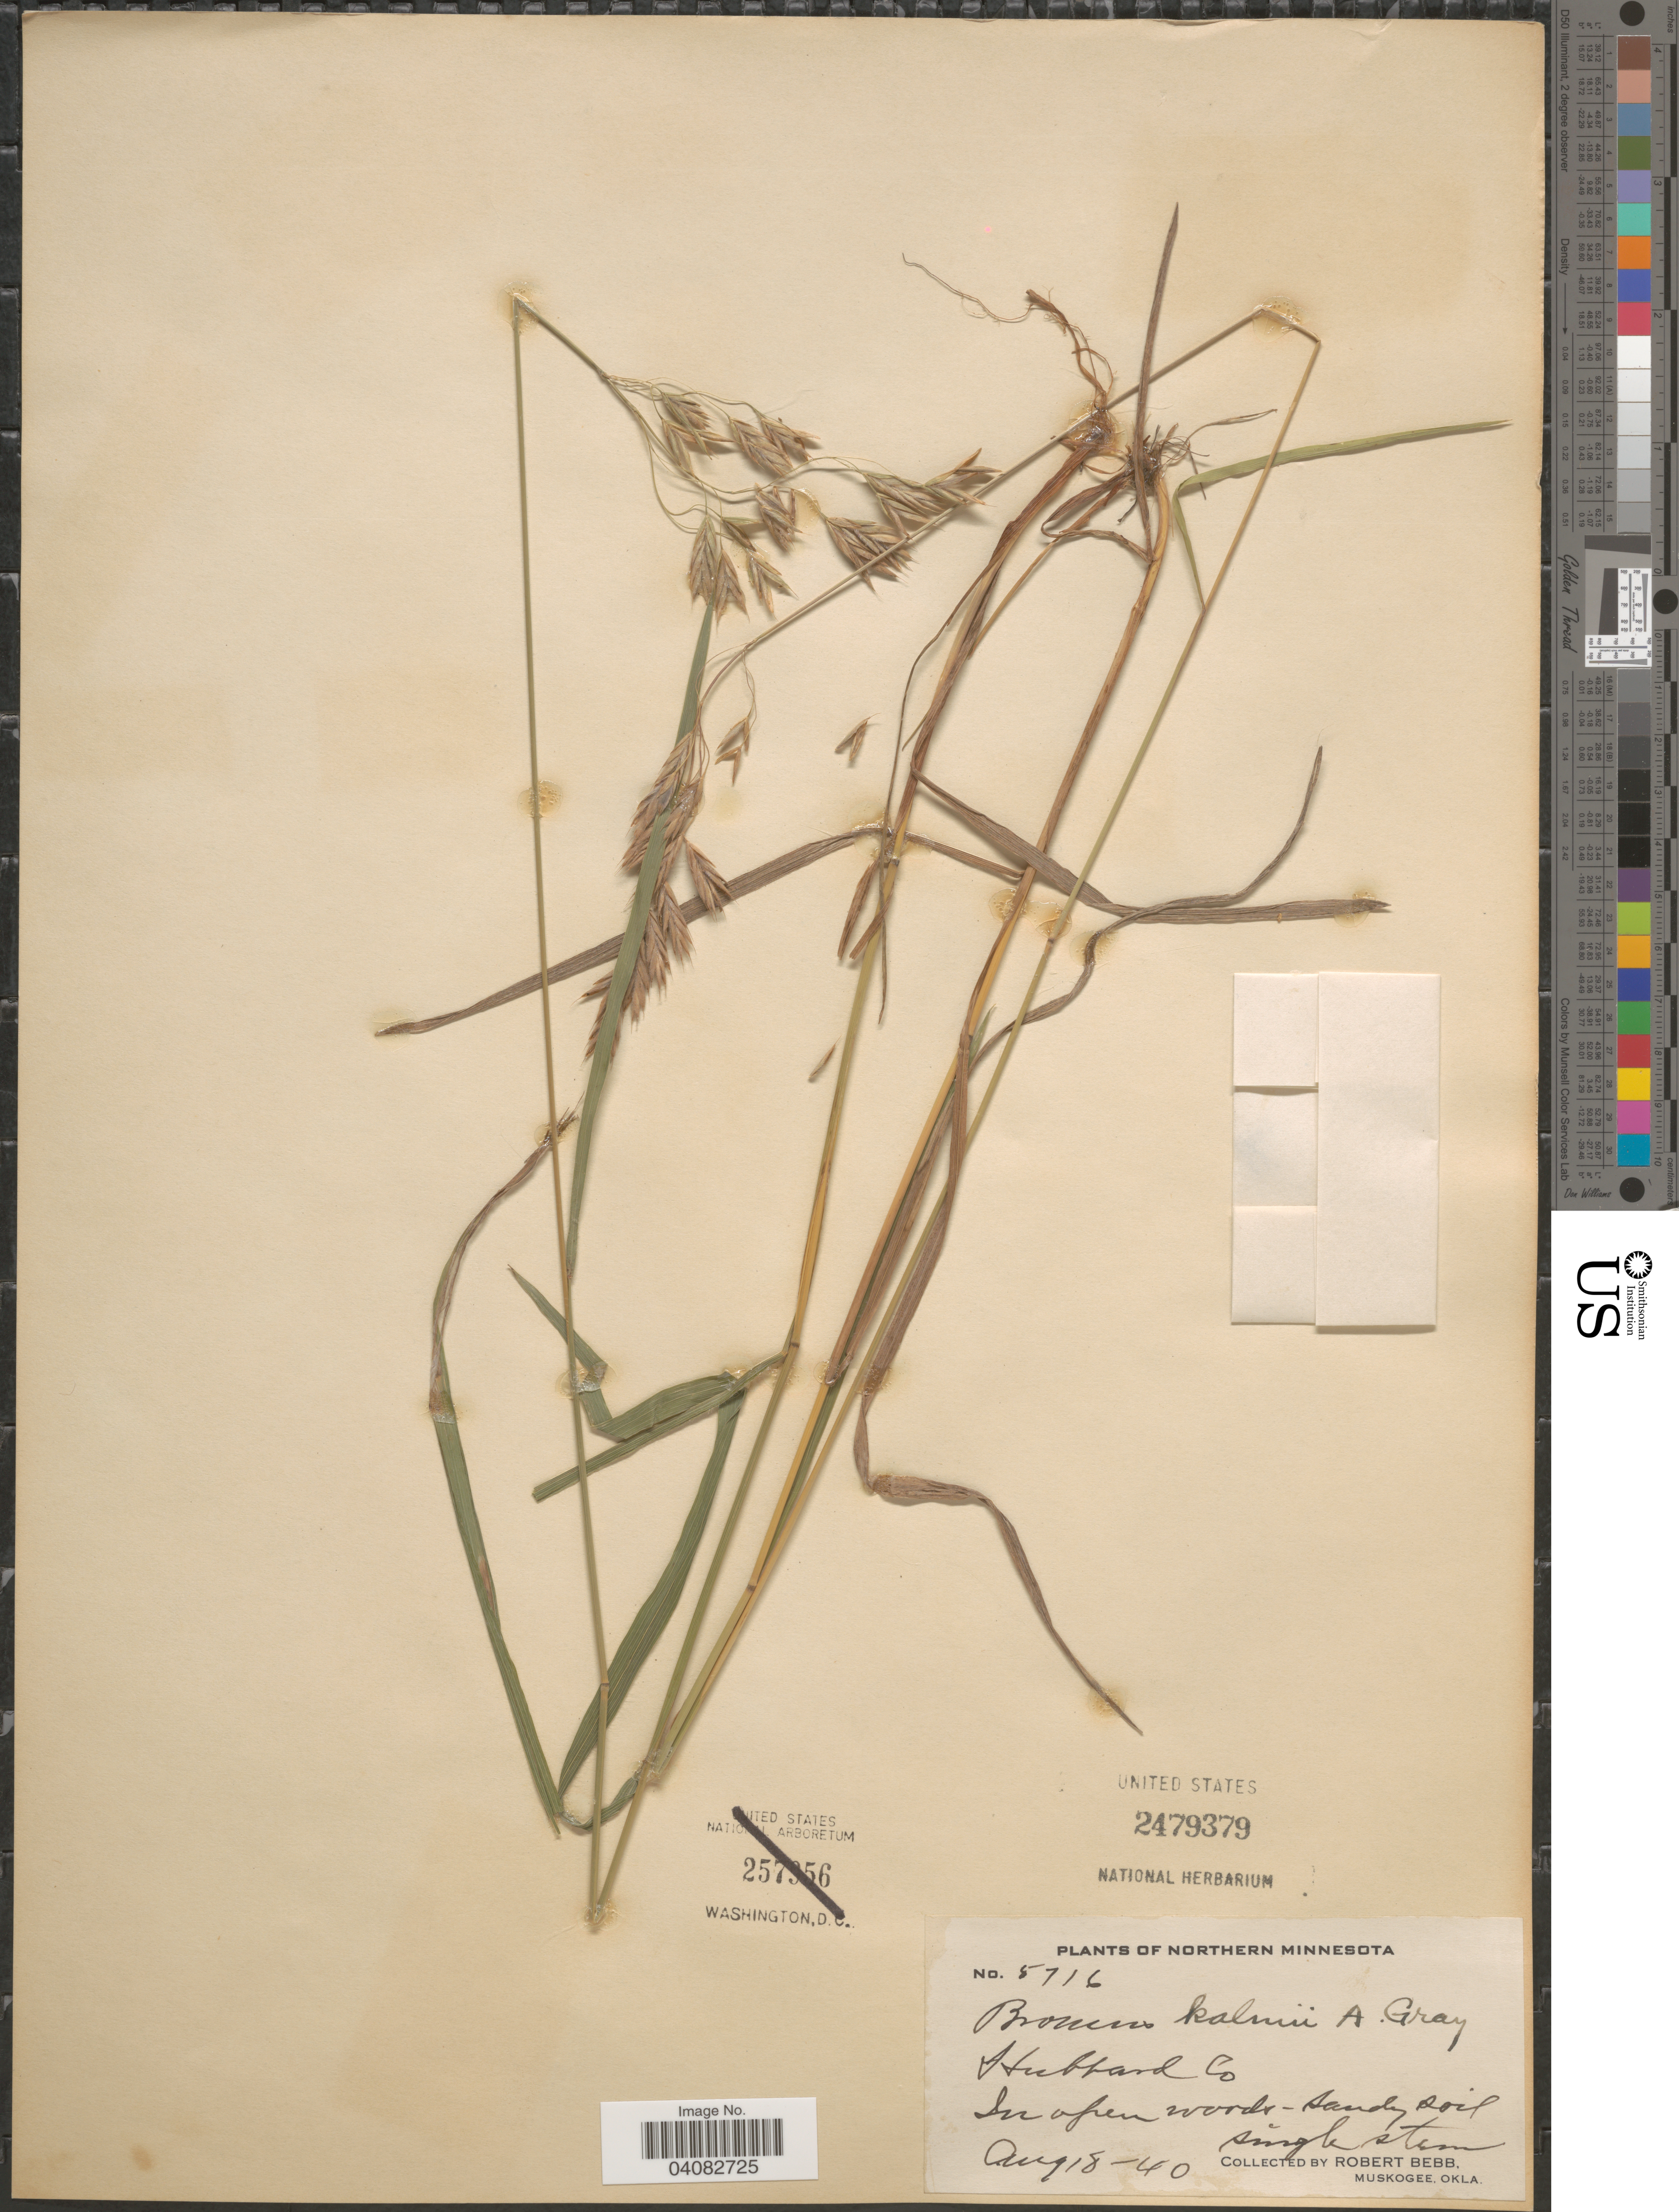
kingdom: Plantae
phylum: Tracheophyta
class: Liliopsida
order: Poales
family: Poaceae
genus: Bromus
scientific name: Bromus kalmii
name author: A. Gray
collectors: R. Bebb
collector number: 8716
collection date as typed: Transcribed d/m/y: 18/8/40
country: United States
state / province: Minnesota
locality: Northern Minnesota. Hubbard Co.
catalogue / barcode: US 2479379